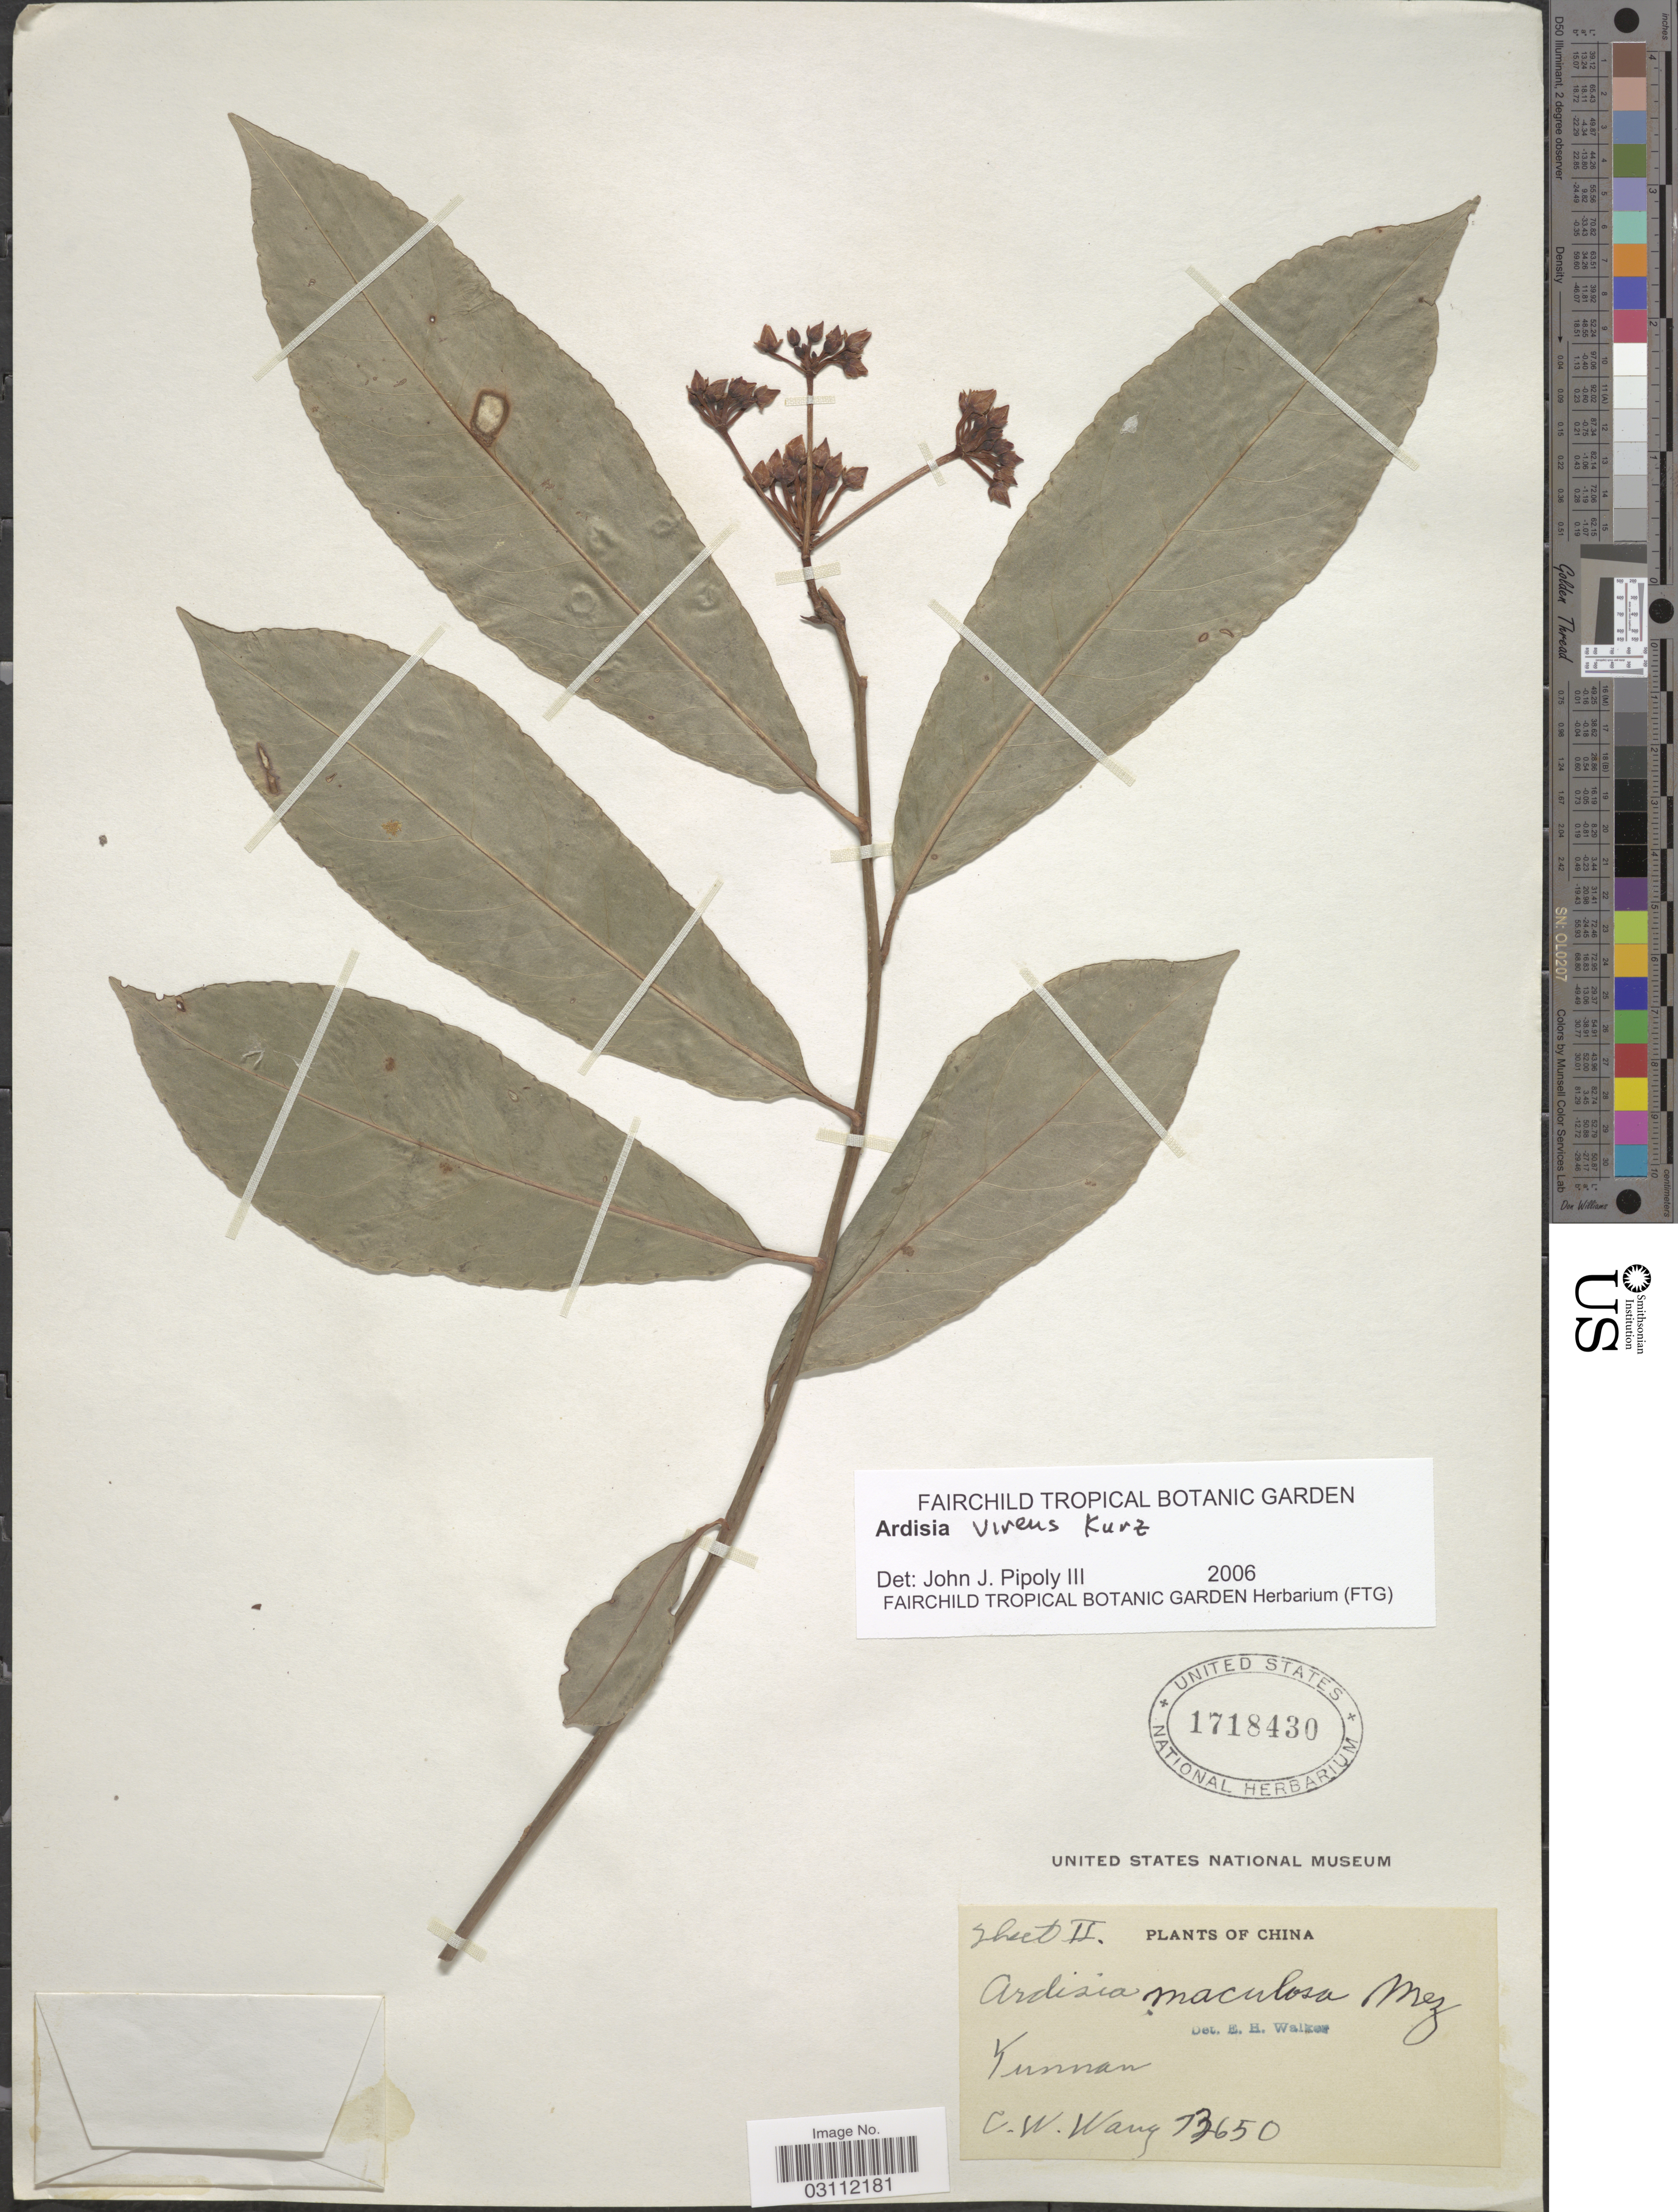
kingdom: Plantae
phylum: Tracheophyta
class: Magnoliopsida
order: Ericales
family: Primulaceae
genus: Ardisia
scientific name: Ardisia virens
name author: Kurz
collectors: C. W. Wang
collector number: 73650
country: China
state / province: Yunnan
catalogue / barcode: US 1718430